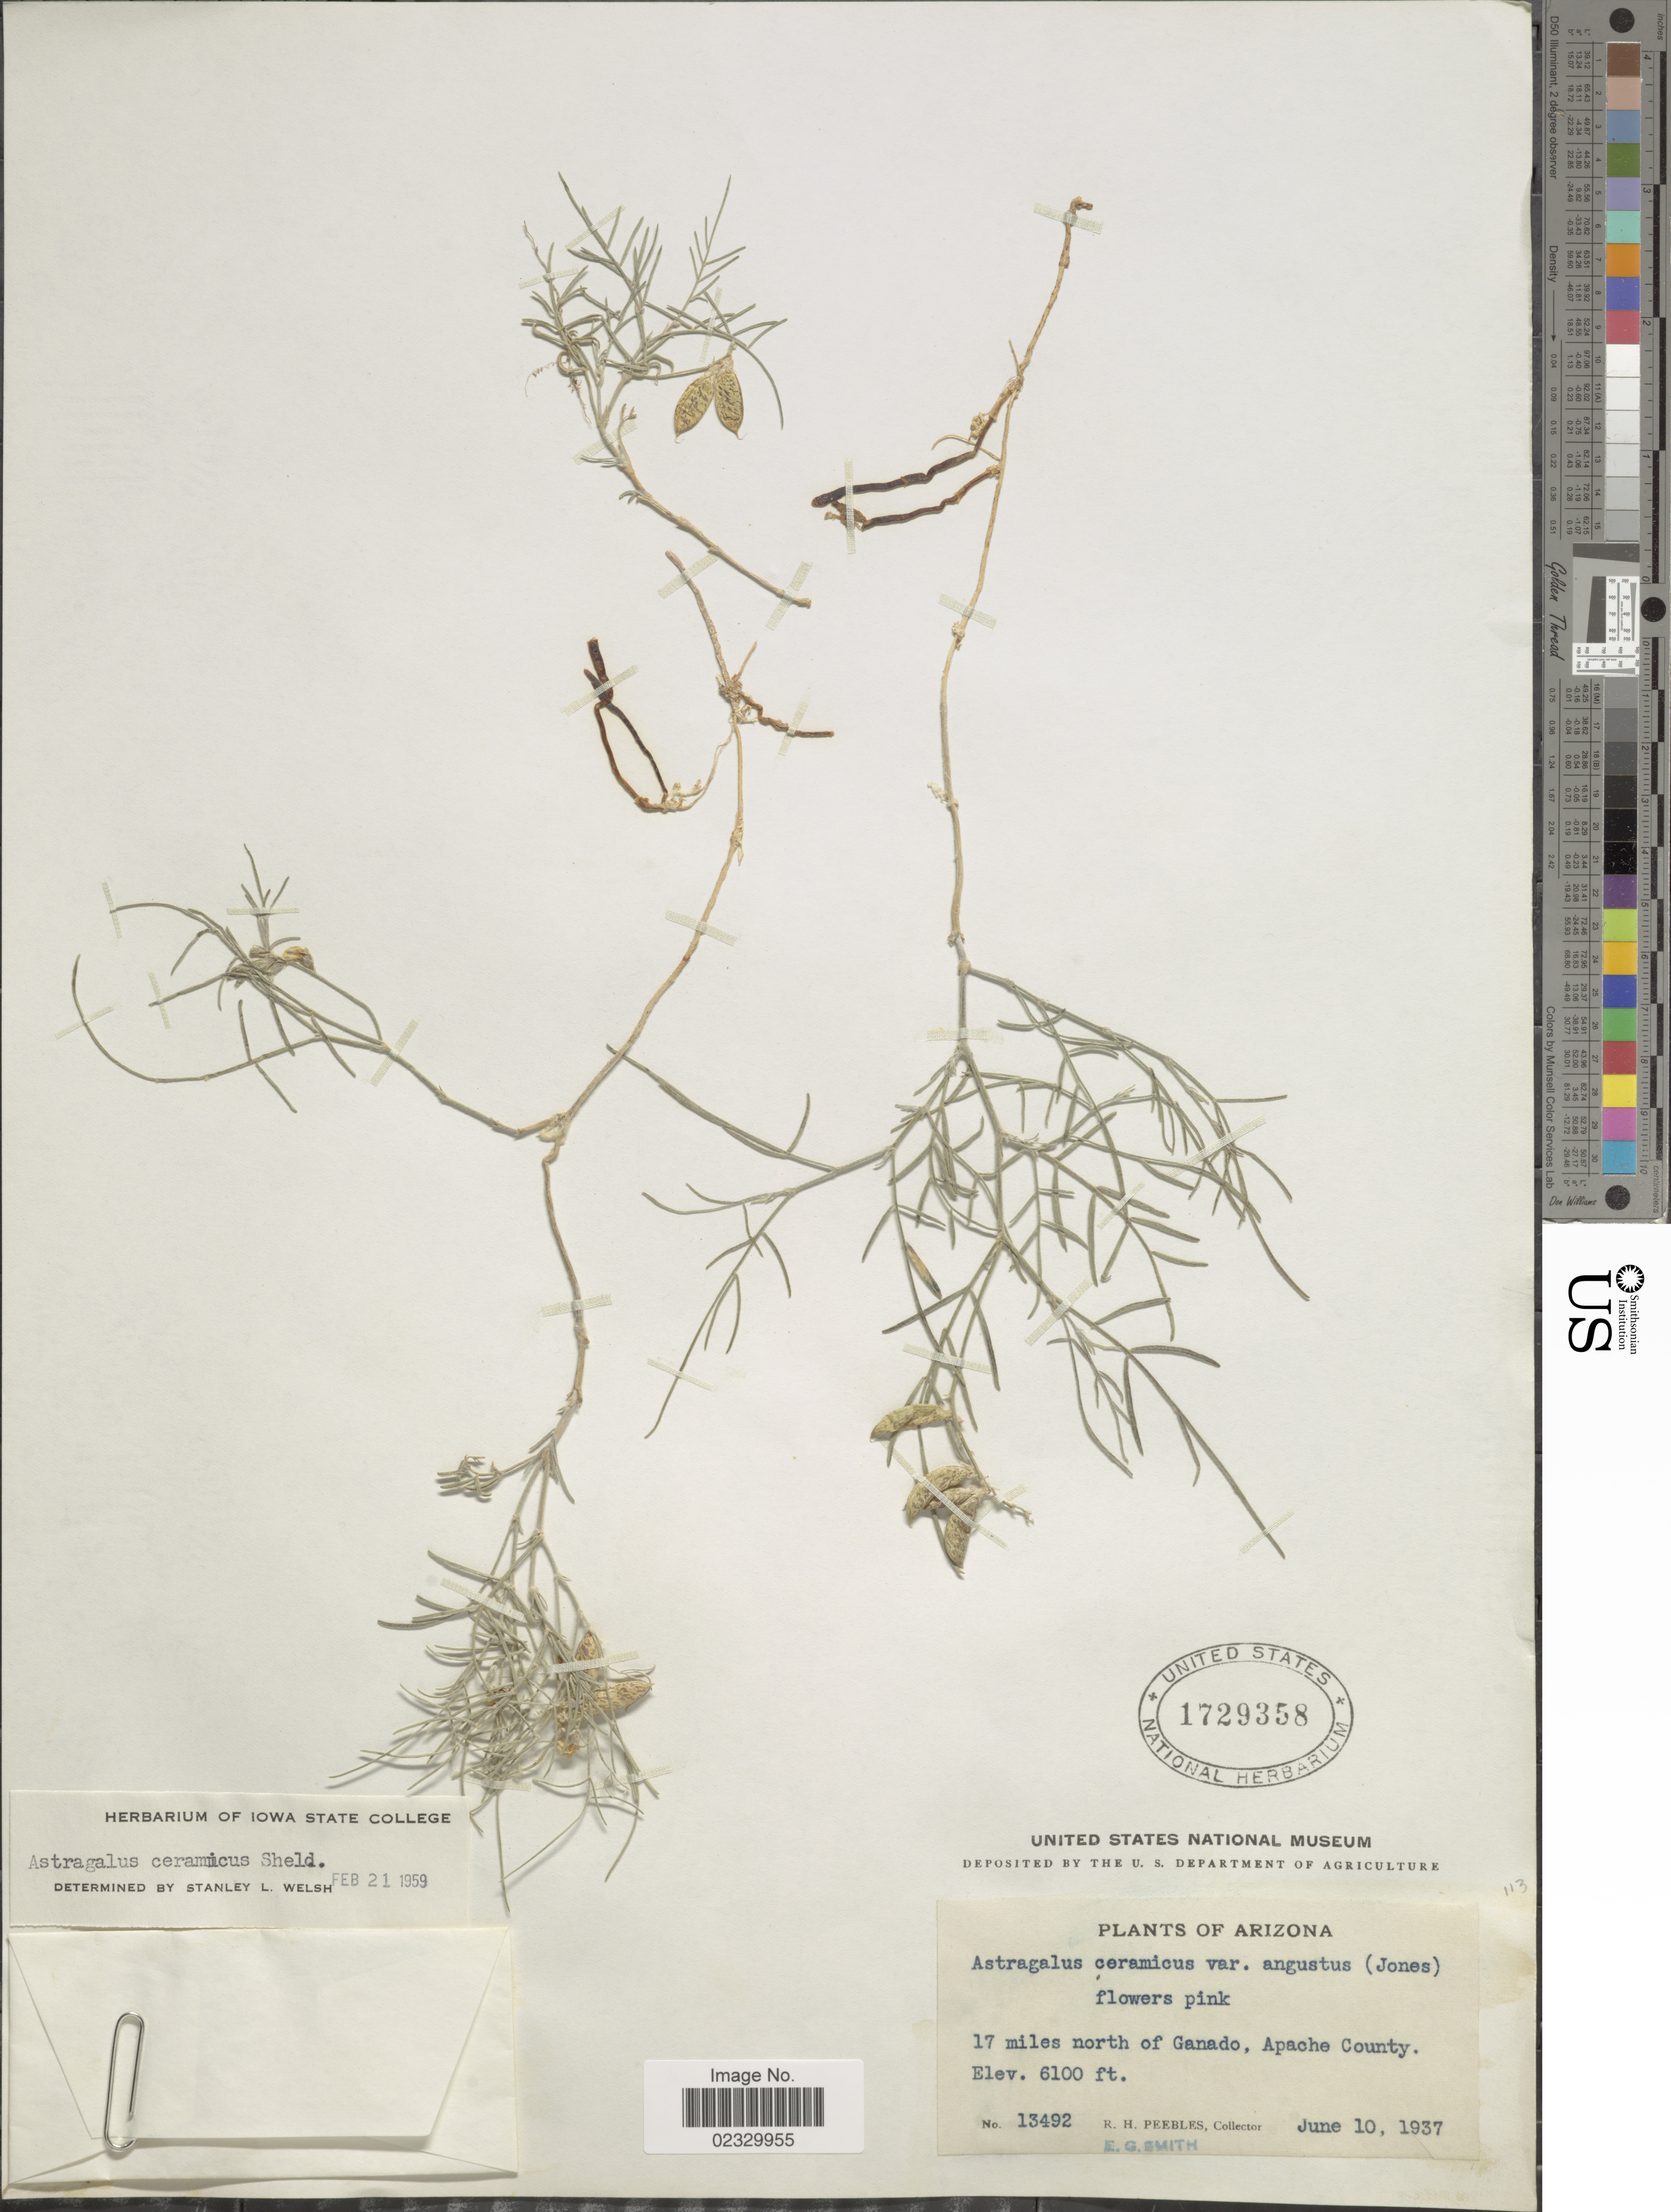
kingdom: Plantae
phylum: Tracheophyta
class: Magnoliopsida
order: Fabales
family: Fabaceae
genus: Astragalus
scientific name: Astragalus ceramicus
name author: E. Sheld.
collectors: R. H. Peebles & E. G. Smith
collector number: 13492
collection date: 1937-06-10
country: United States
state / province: Arizona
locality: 17 miles north of Ganado, Apache County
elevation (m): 1859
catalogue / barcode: US 1729358